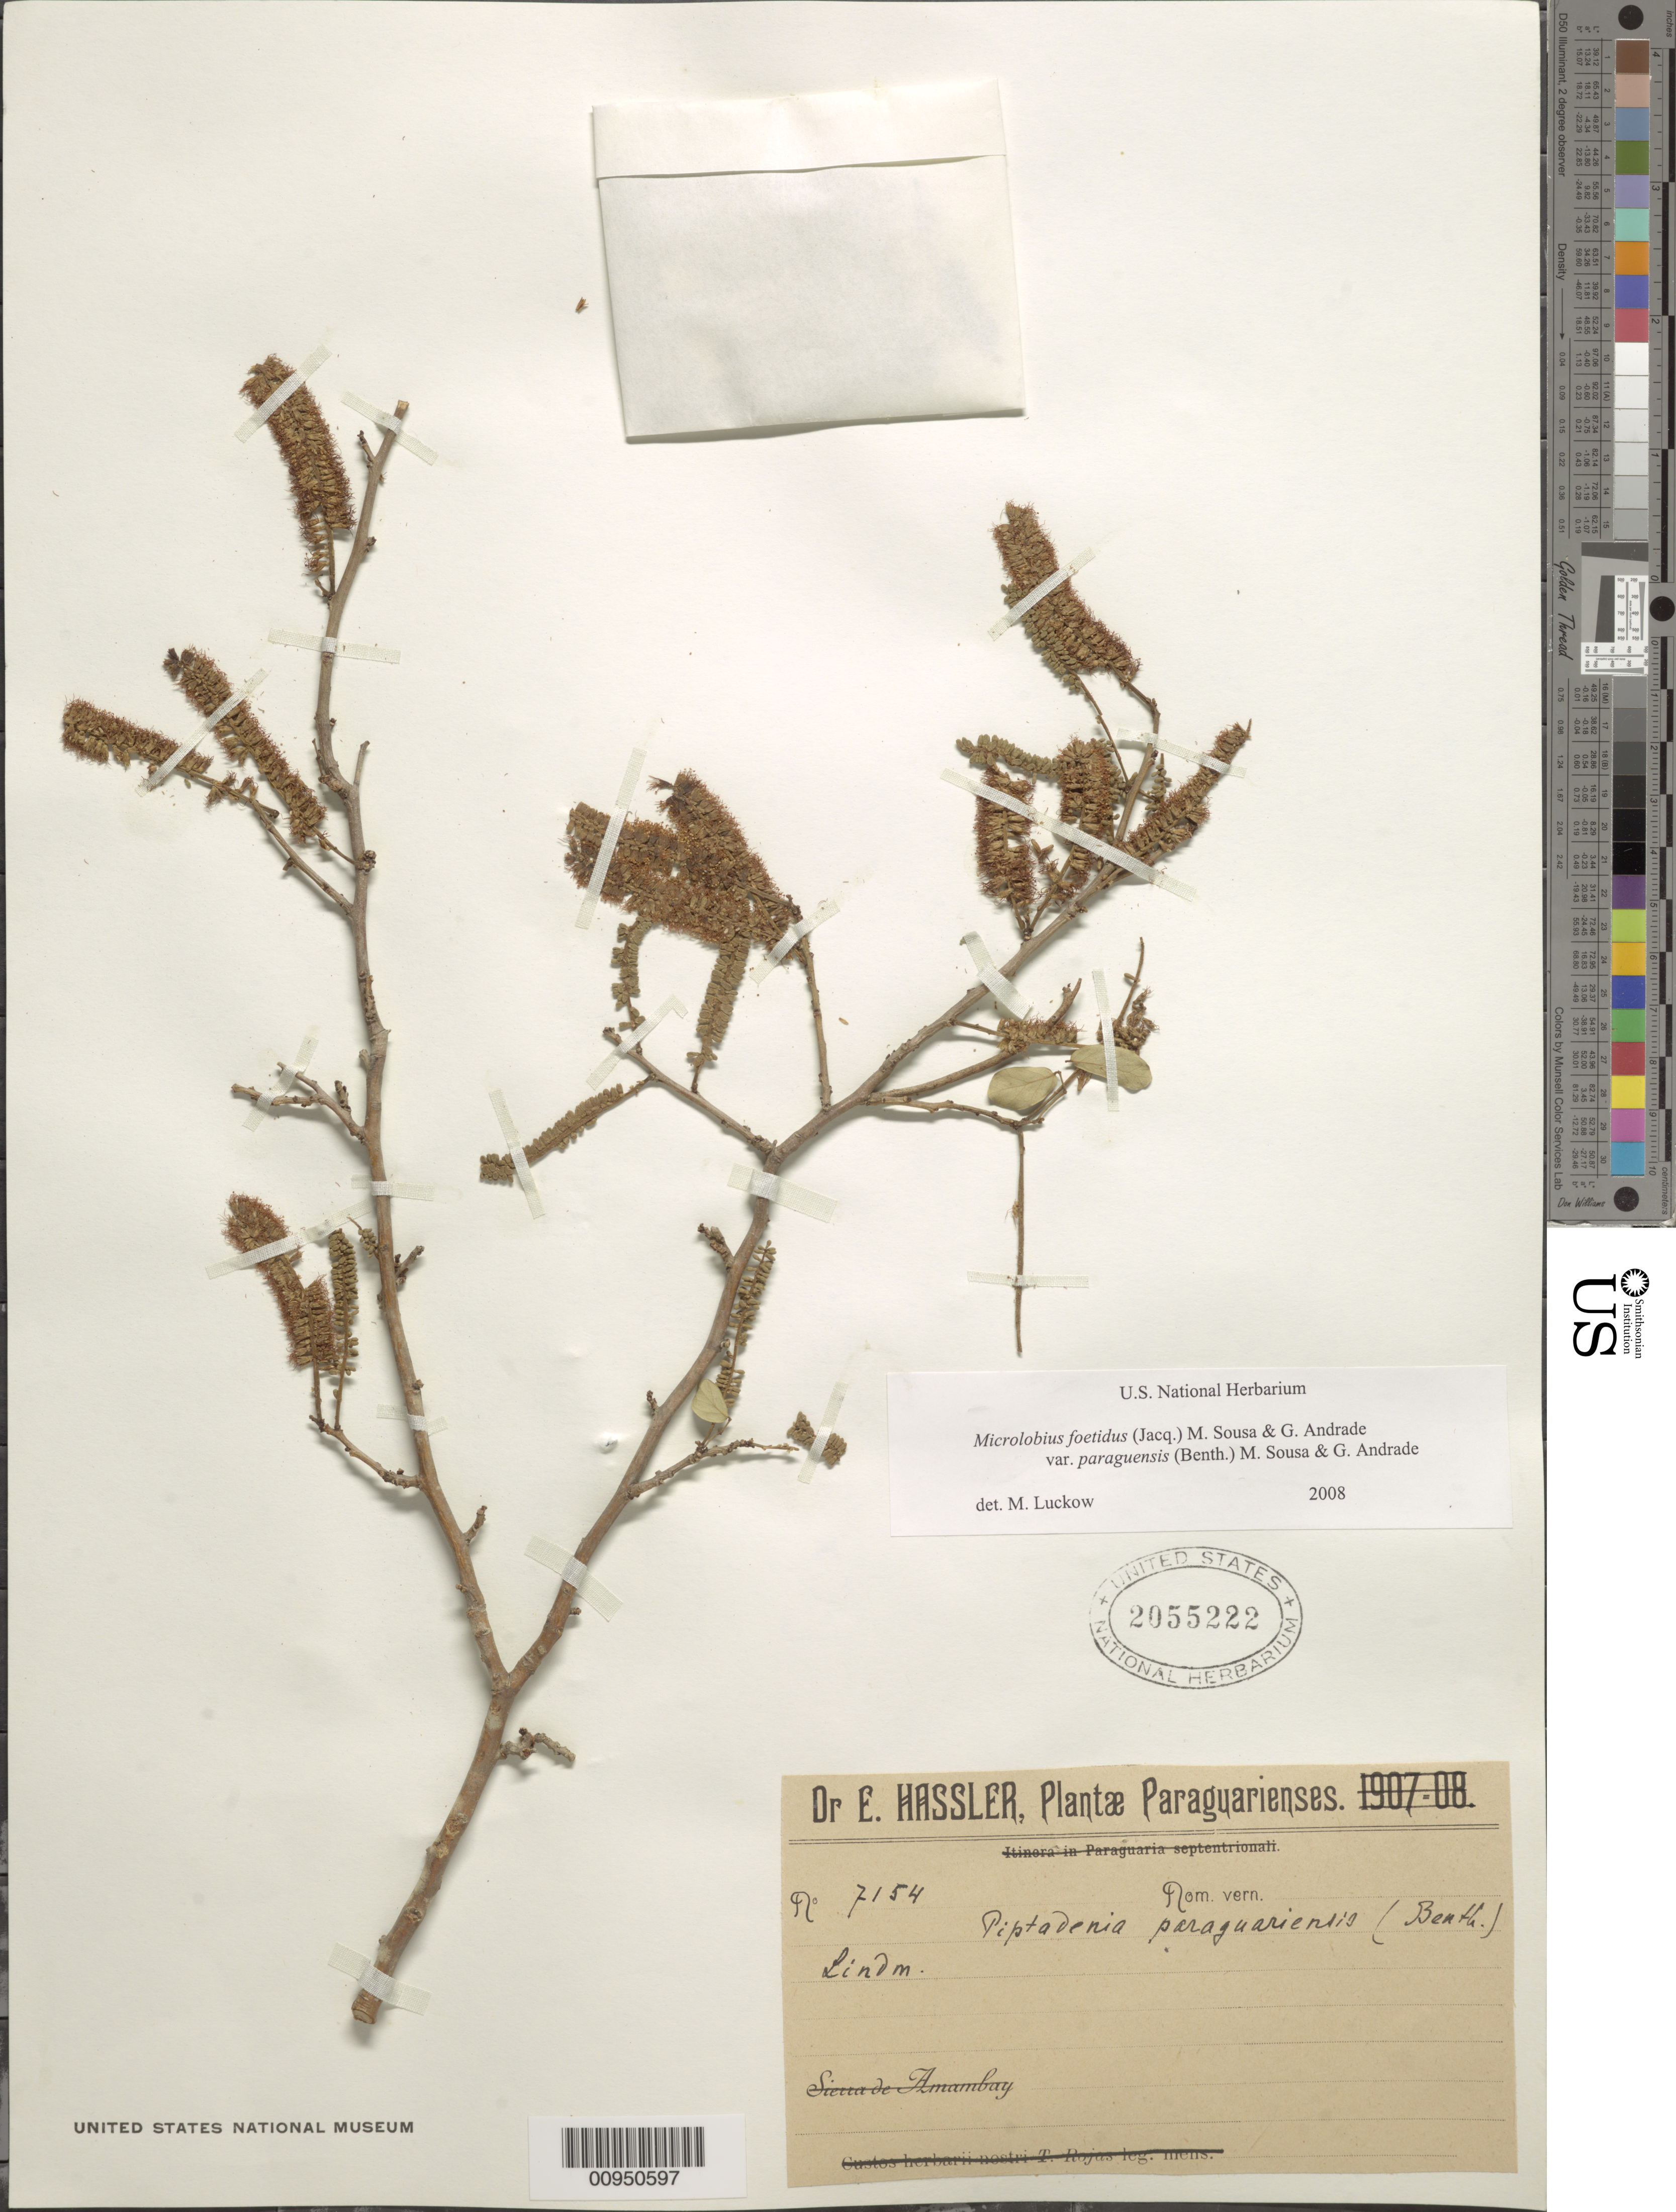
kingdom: Plantae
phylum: Tracheophyta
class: Magnoliopsida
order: Fabales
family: Fabaceae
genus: Microlobius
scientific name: Microlobius foetidus subsp. paraguensis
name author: (Benth.) M. Sousa & G. Andrade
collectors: E. Hassler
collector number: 7154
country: Paraguay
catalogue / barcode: US 2055222